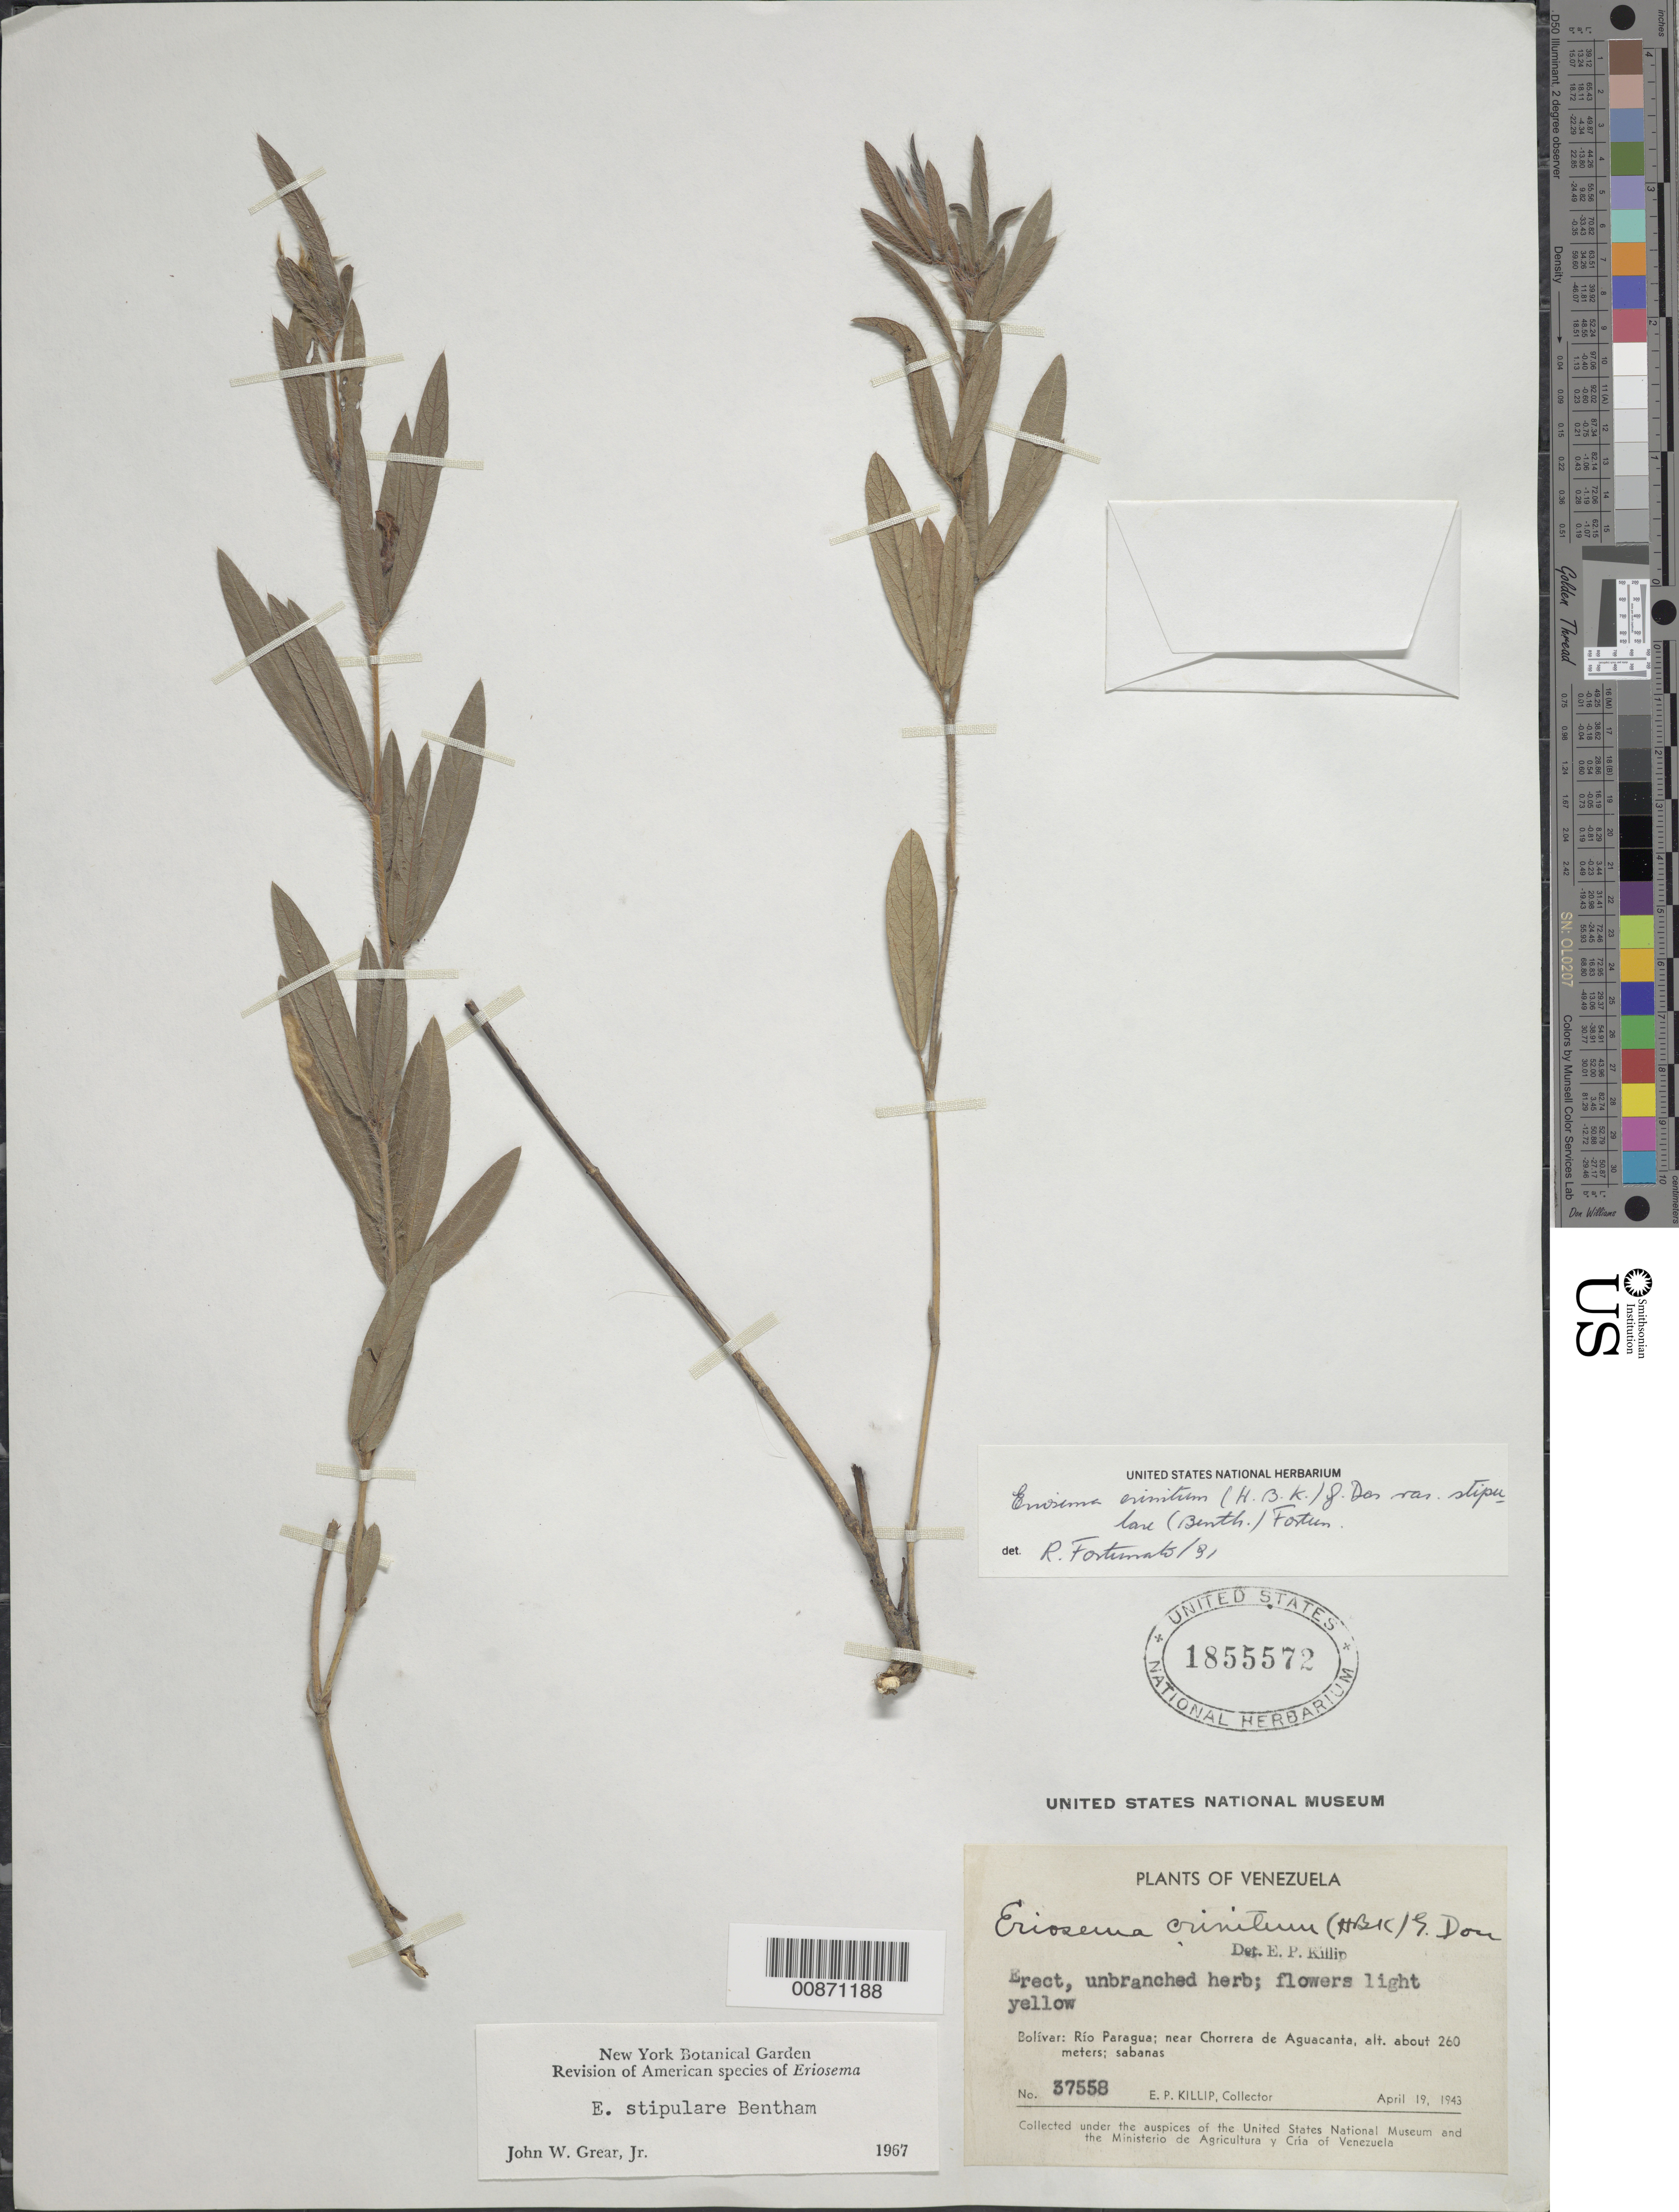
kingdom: Plantae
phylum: Tracheophyta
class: Magnoliopsida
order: Fabales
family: Fabaceae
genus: Eriosema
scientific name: Eriosema crinitum var. stipulare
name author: (Benth.) Fortunato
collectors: E. P. Killip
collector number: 37558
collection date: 1943-04-19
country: Venezuela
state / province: Bolivar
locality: Río Paragua; near Chorrera de Aguacanta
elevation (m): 260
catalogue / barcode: US 1855572